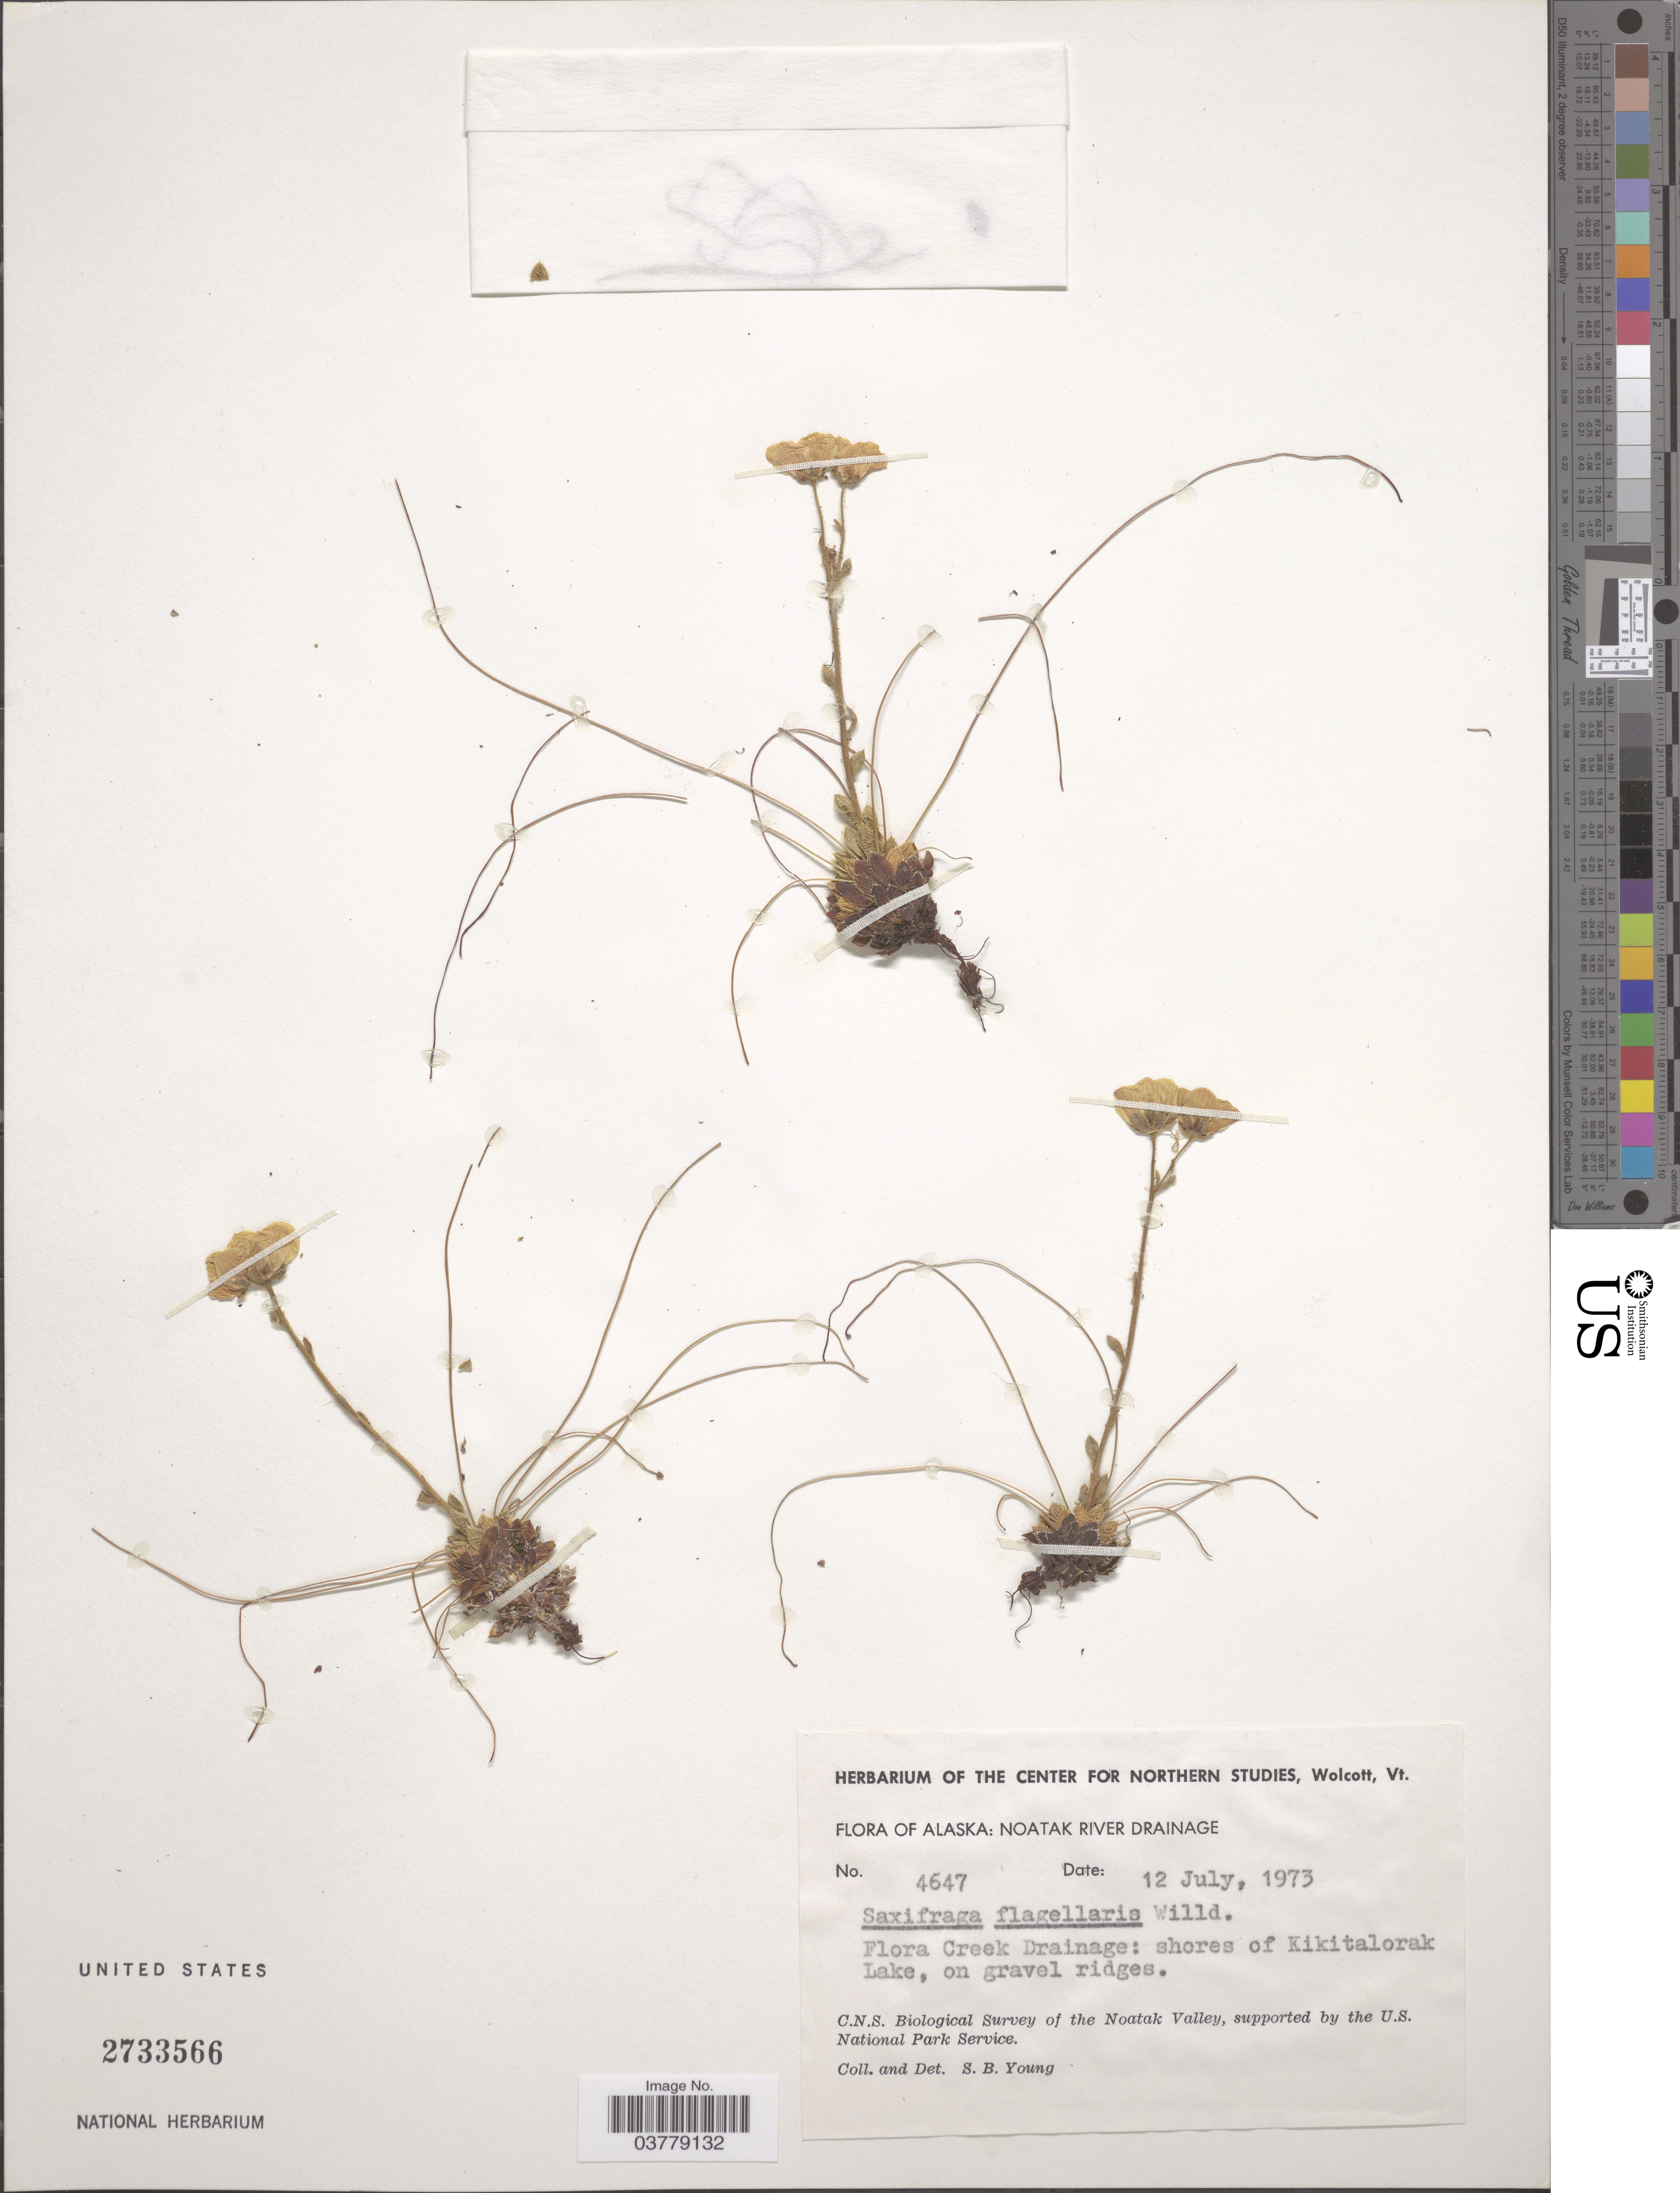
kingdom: Plantae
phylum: Tracheophyta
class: Magnoliopsida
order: Saxifragales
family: Saxifragaceae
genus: Saxifraga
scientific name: Saxifraga flagellaris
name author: Willd. ex Sternb.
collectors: S. Young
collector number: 4647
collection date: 1973-07-12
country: United States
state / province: Alaska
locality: Noatak River Drainage. Flora Creek Drainage: shores of Kikitalorak Lake, on gravel ridges. Noatak Valley.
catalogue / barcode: US 2733566